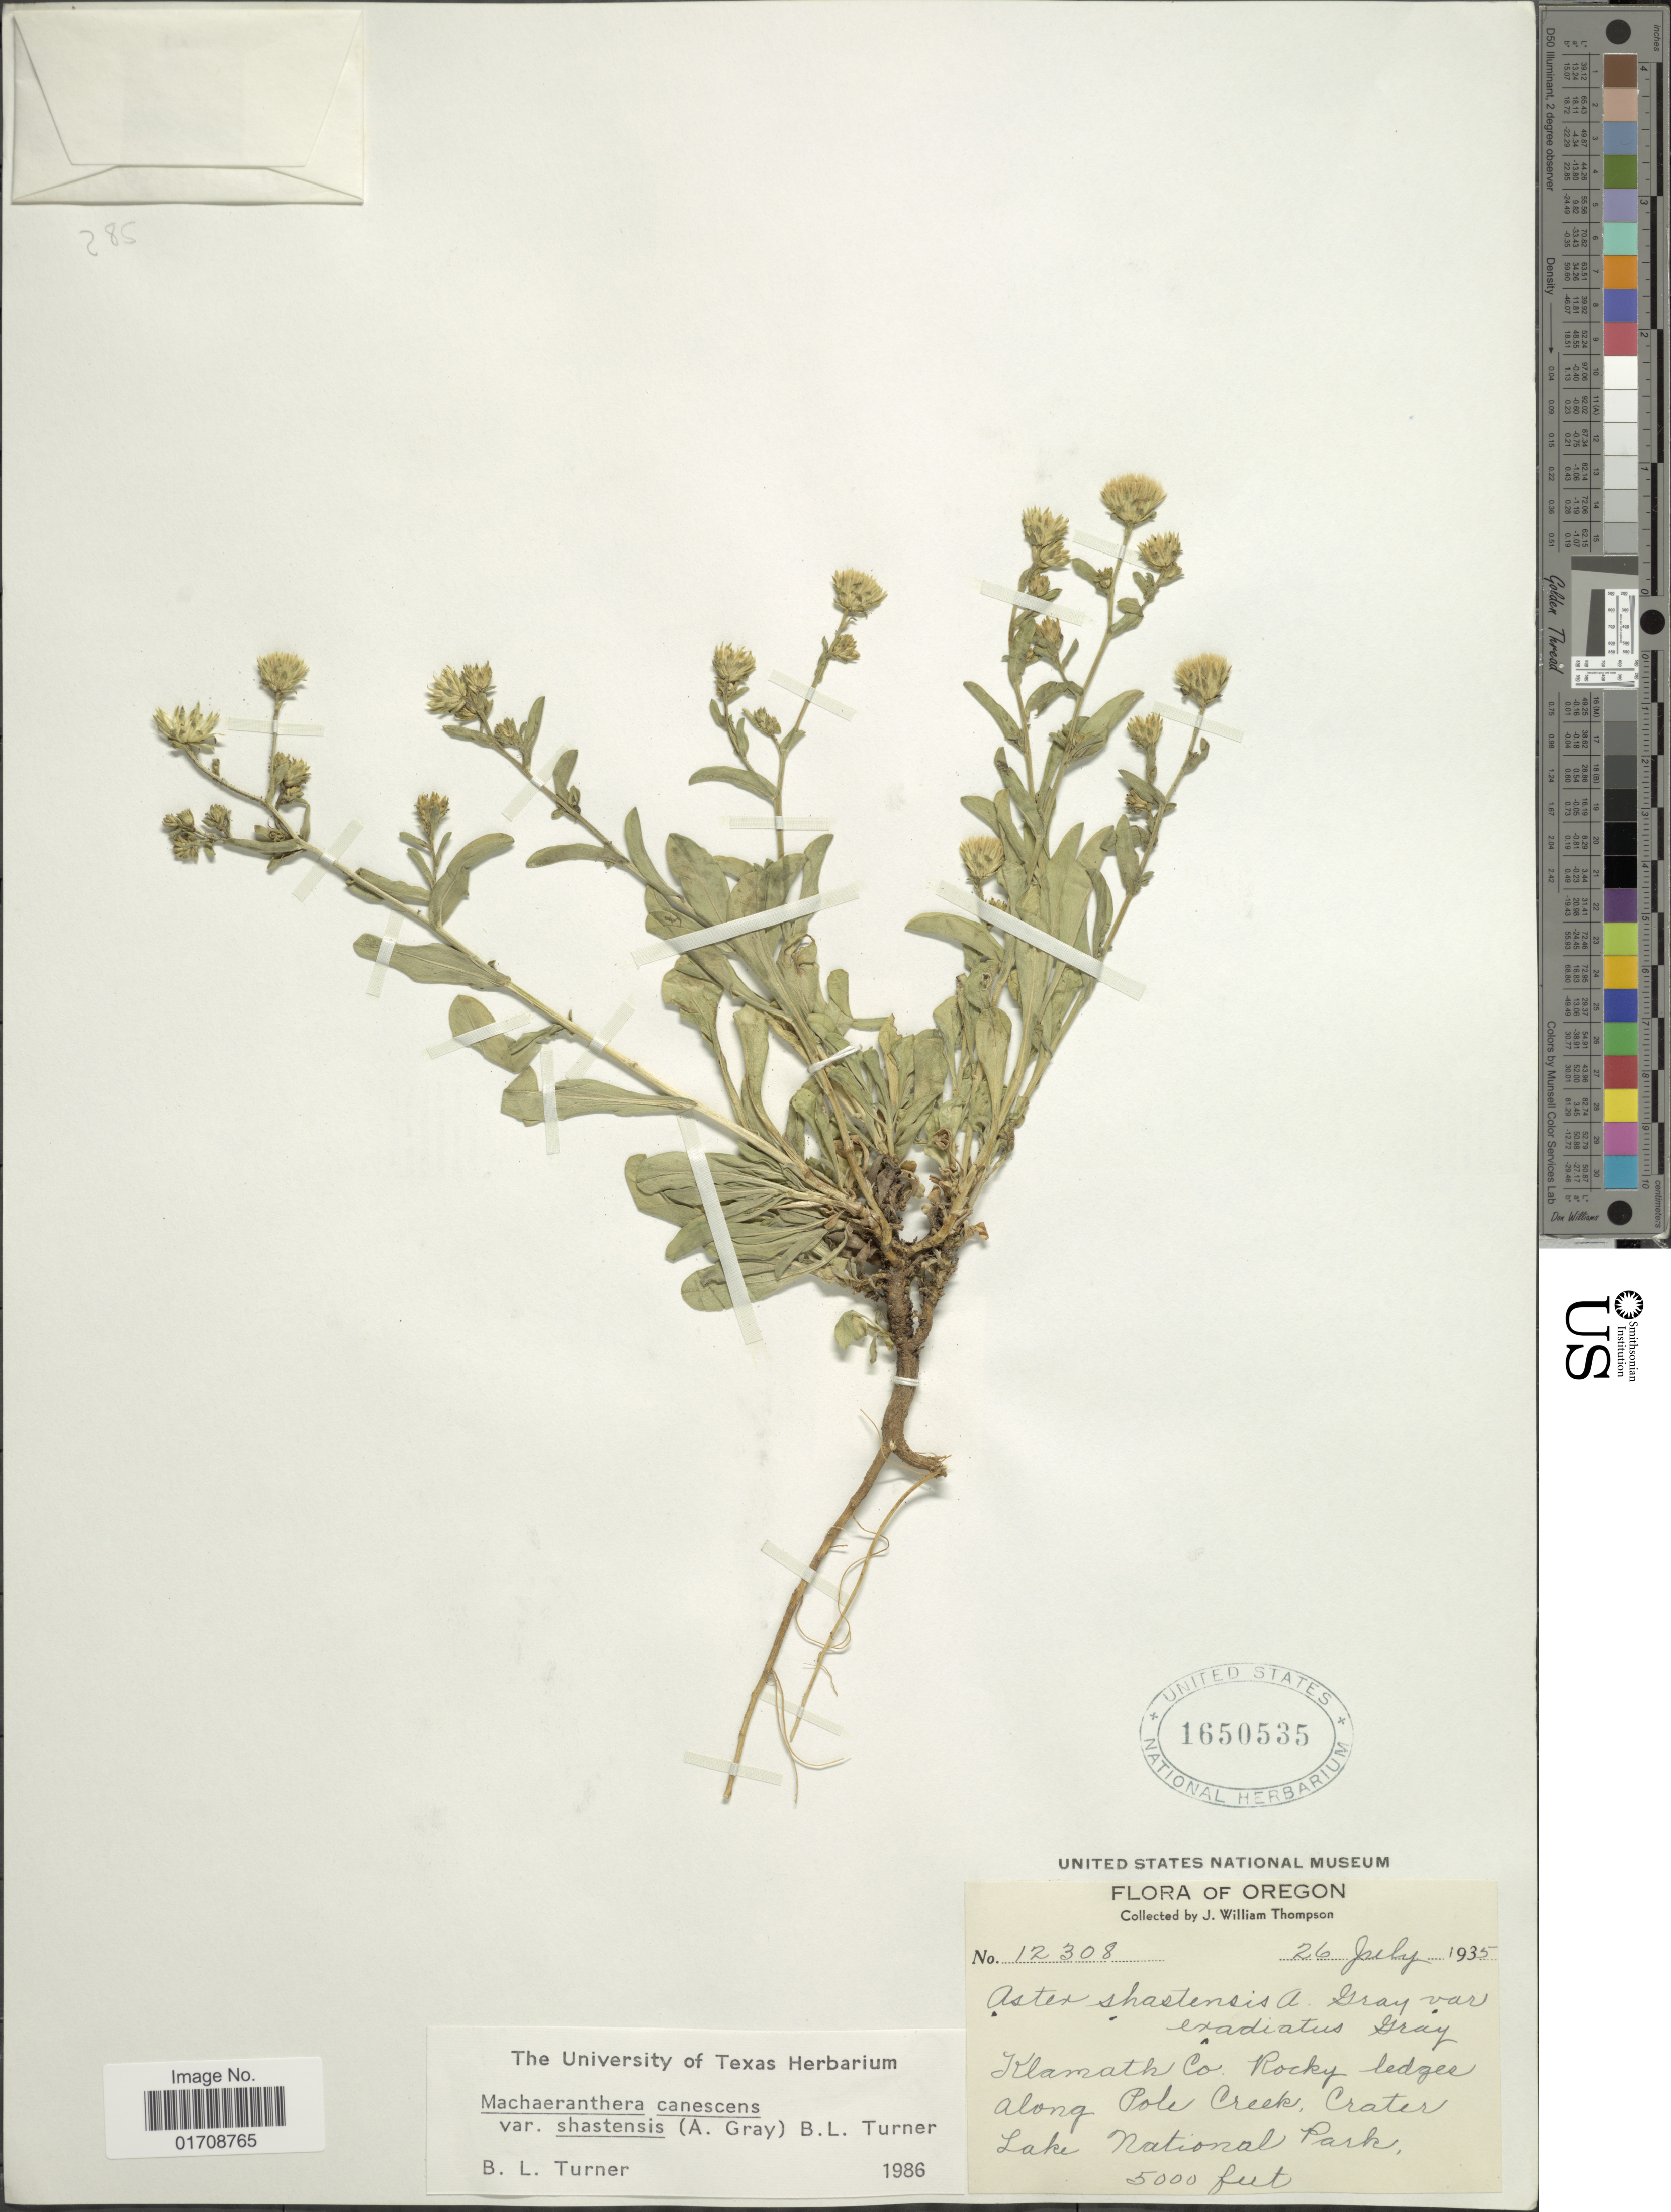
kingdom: Plantae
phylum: Tracheophyta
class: Magnoliopsida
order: Asterales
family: Asteraceae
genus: Machaeranthera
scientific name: Machaeranthera canescens var. shastensis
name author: (A. Gray) B.L. Turner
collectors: J. W. Thompson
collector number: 12308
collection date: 1935-07-26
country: United States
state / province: Oregon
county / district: Klamath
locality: Klamath Co, along Pole Creek, Crater Lake National Park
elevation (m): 1524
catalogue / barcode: US 1650535